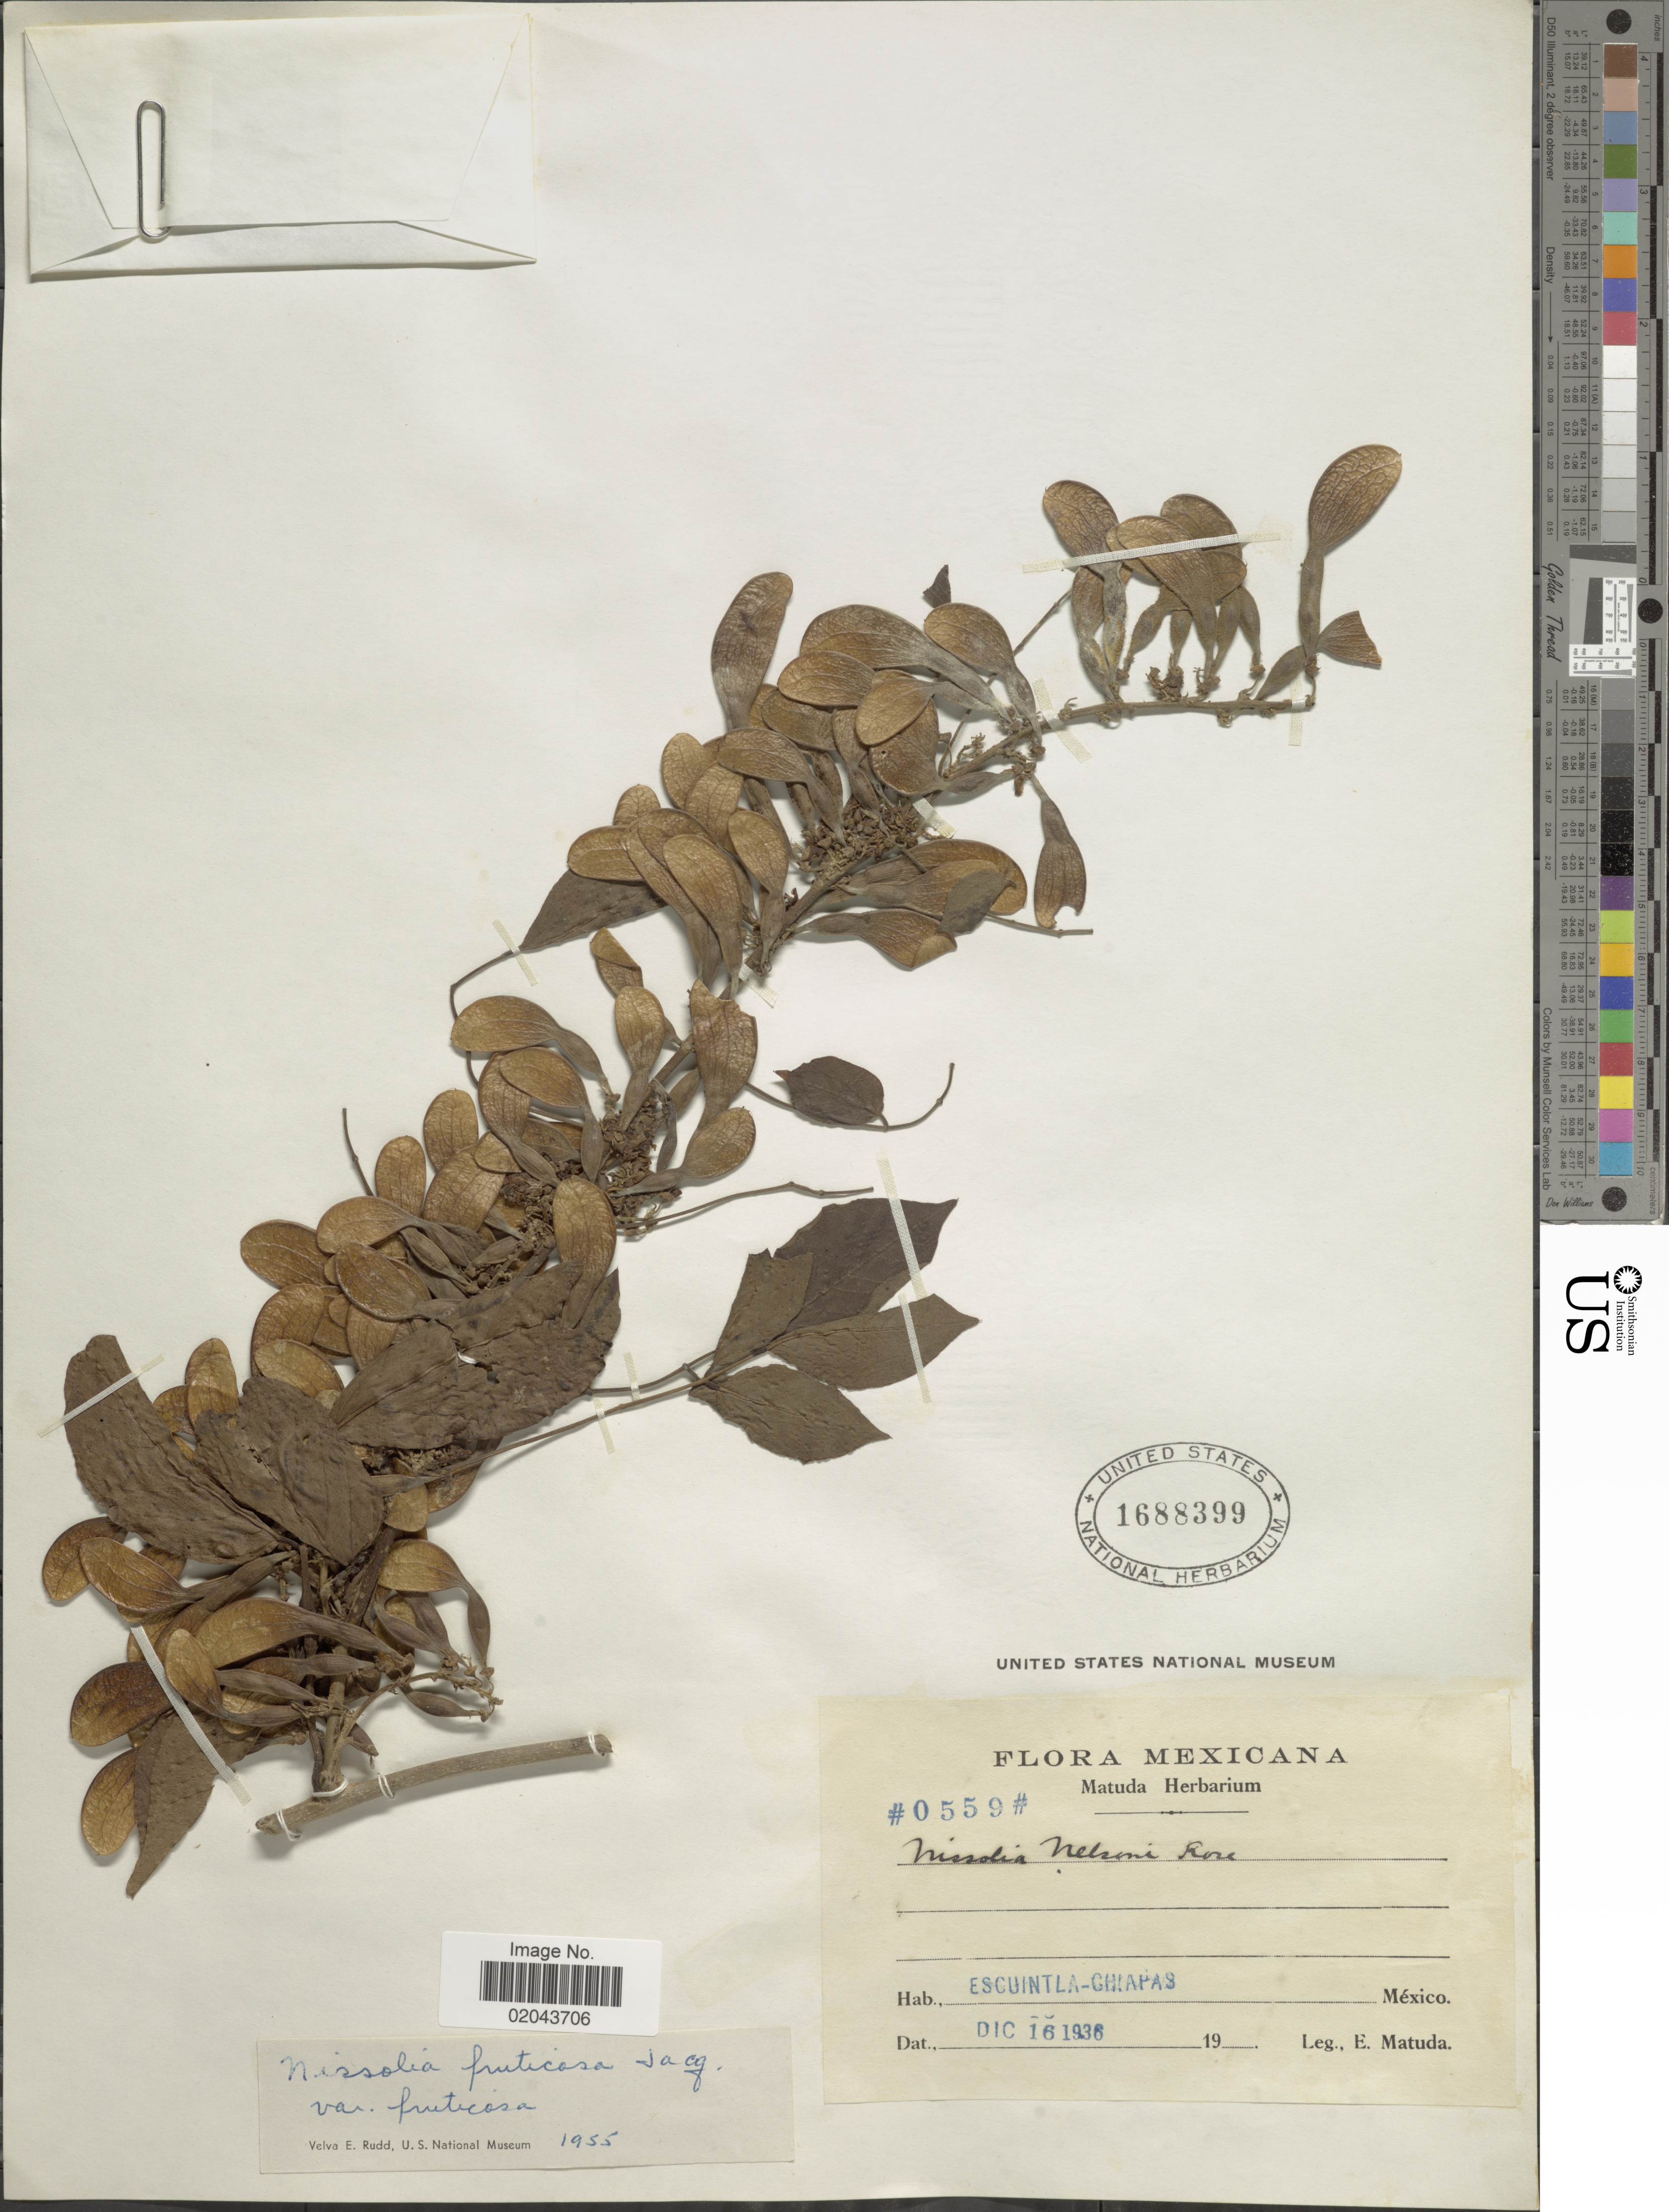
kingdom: Plantae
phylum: Tracheophyta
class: Magnoliopsida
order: Fabales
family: Fabaceae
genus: Nissolia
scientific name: Nissolia fruticosa var. fruticosa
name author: Jacq.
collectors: E. Matuda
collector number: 0559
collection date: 1936-12-16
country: Mexico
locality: Escuintla-Chiapas.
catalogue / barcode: US 1688399